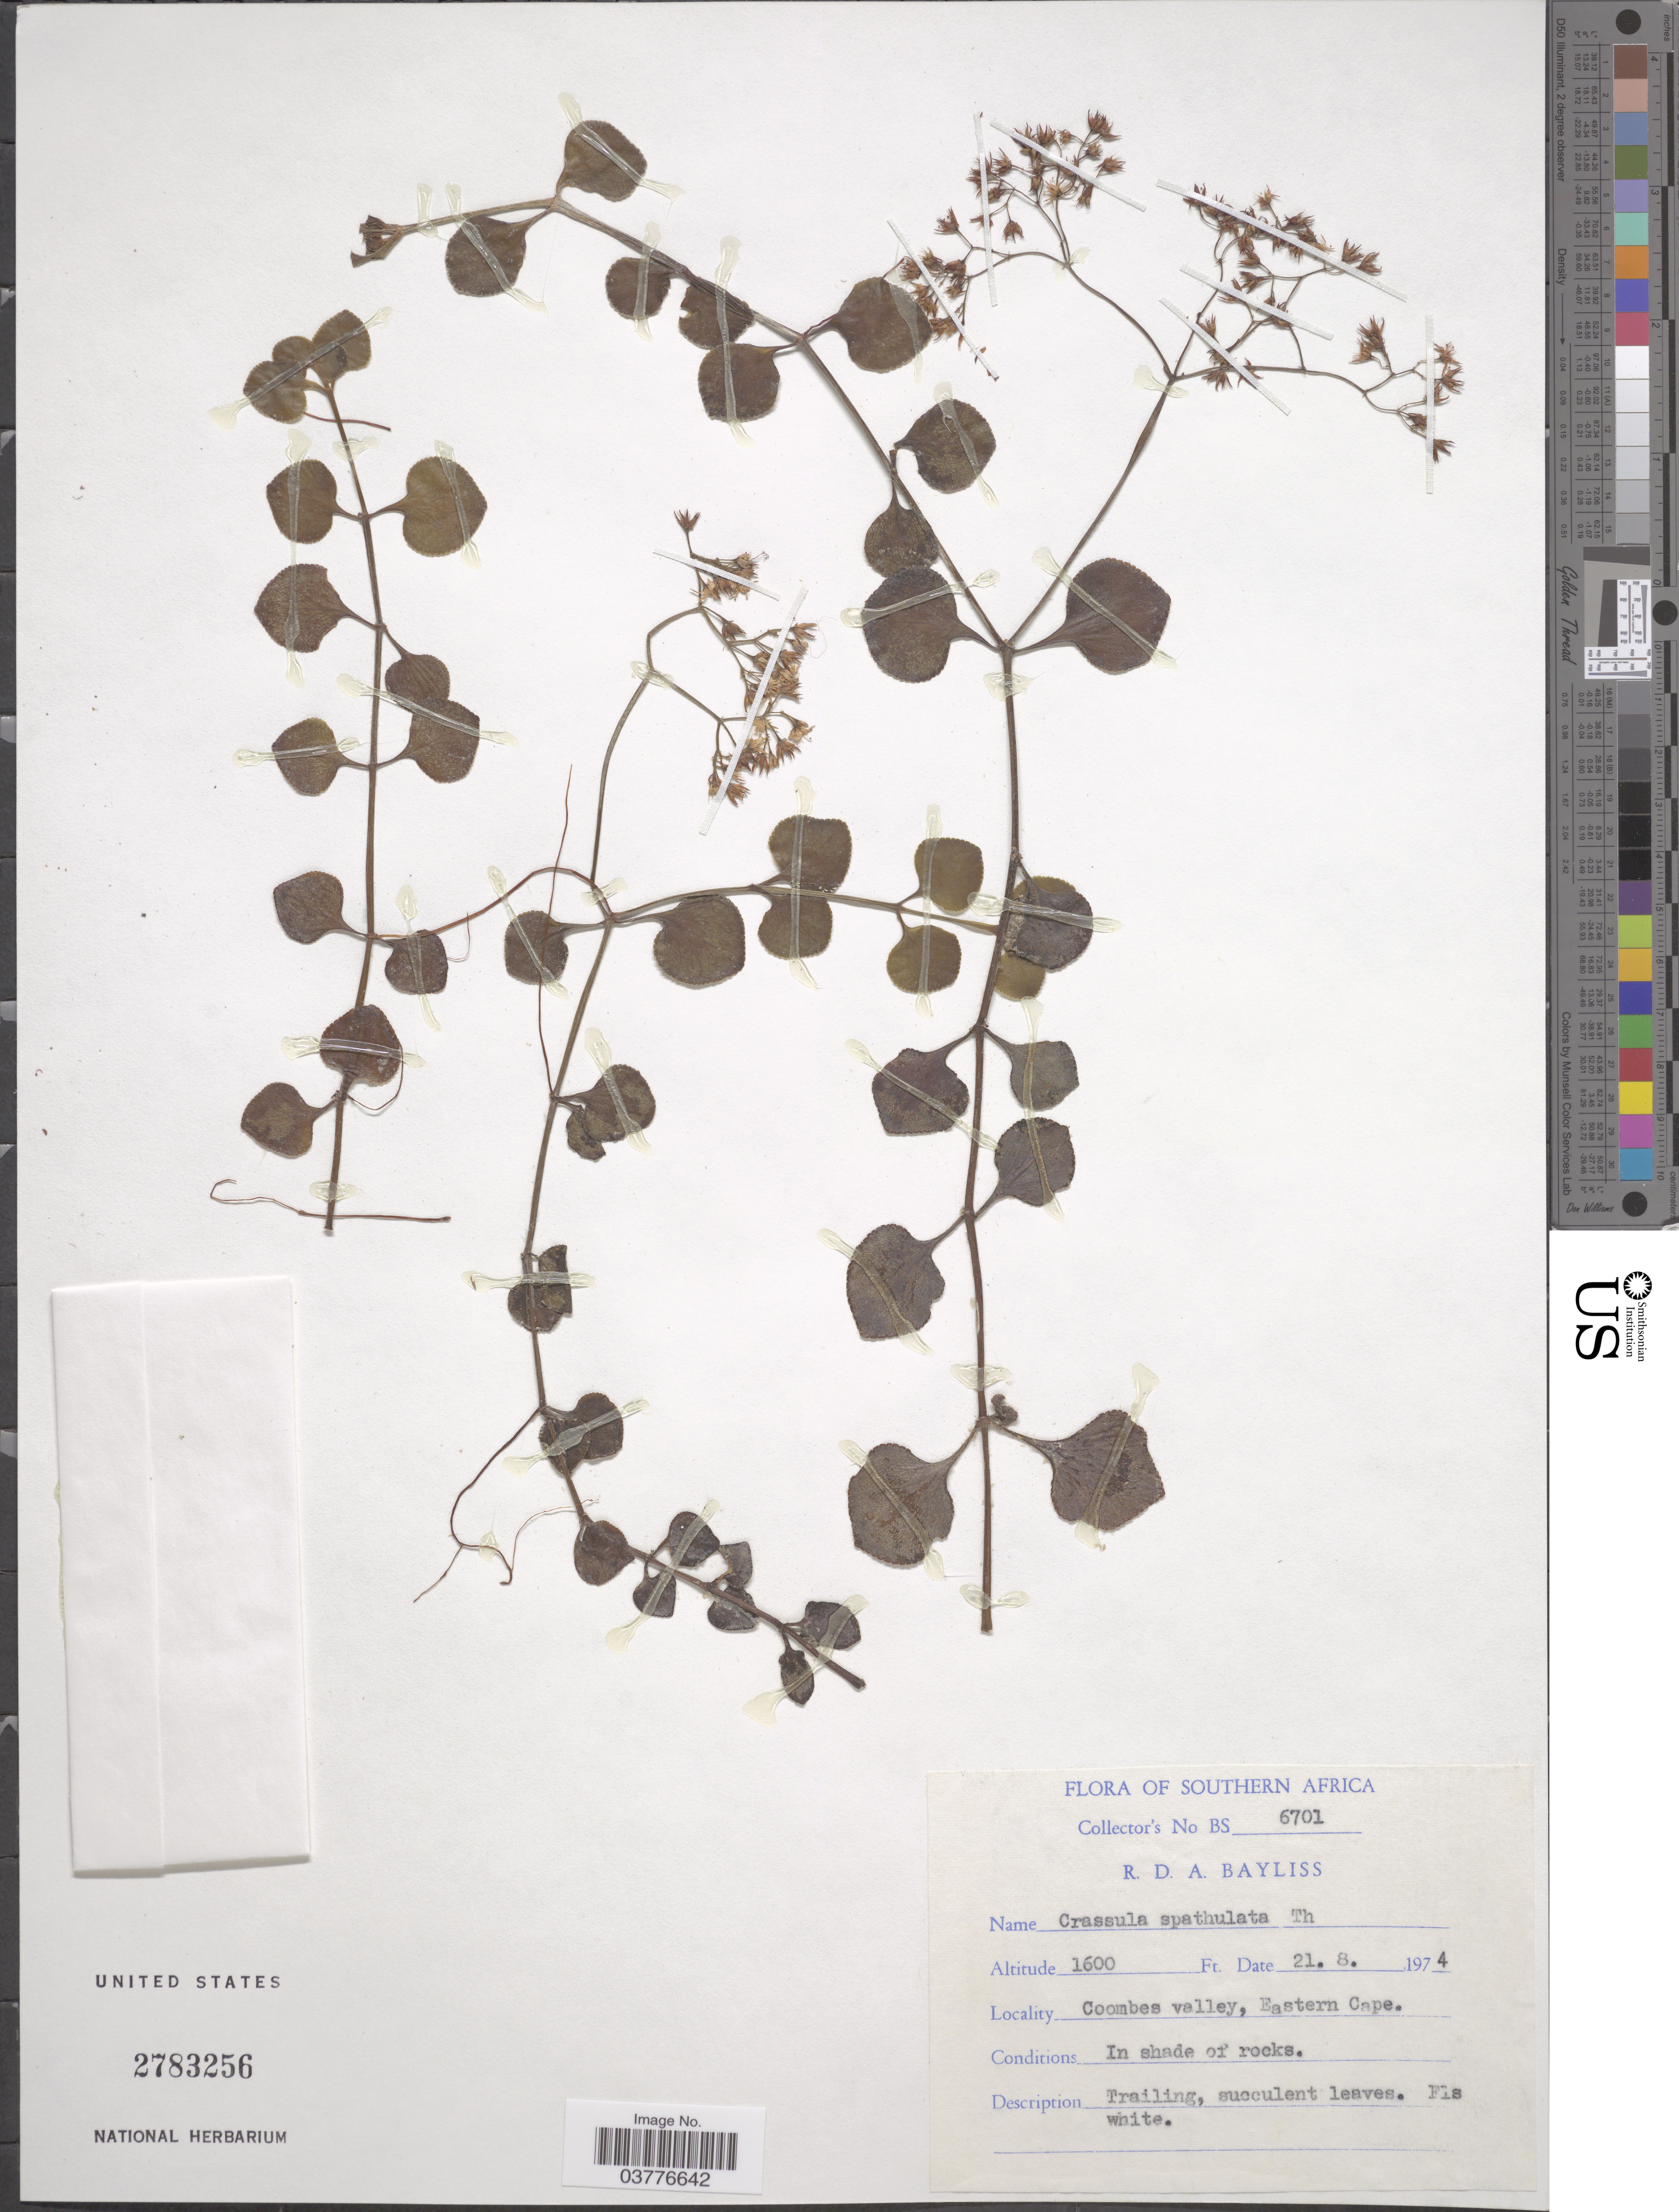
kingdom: Plantae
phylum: Tracheophyta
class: Magnoliopsida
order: Saxifragales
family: Crassulaceae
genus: Crassula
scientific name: Crassula spathulata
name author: Thunb.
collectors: R. Bayliss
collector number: BS6701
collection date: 1974-08-21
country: South Africa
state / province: Eastern Cape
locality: Southern Africa. Coombes valley.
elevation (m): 488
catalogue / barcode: US 2783256